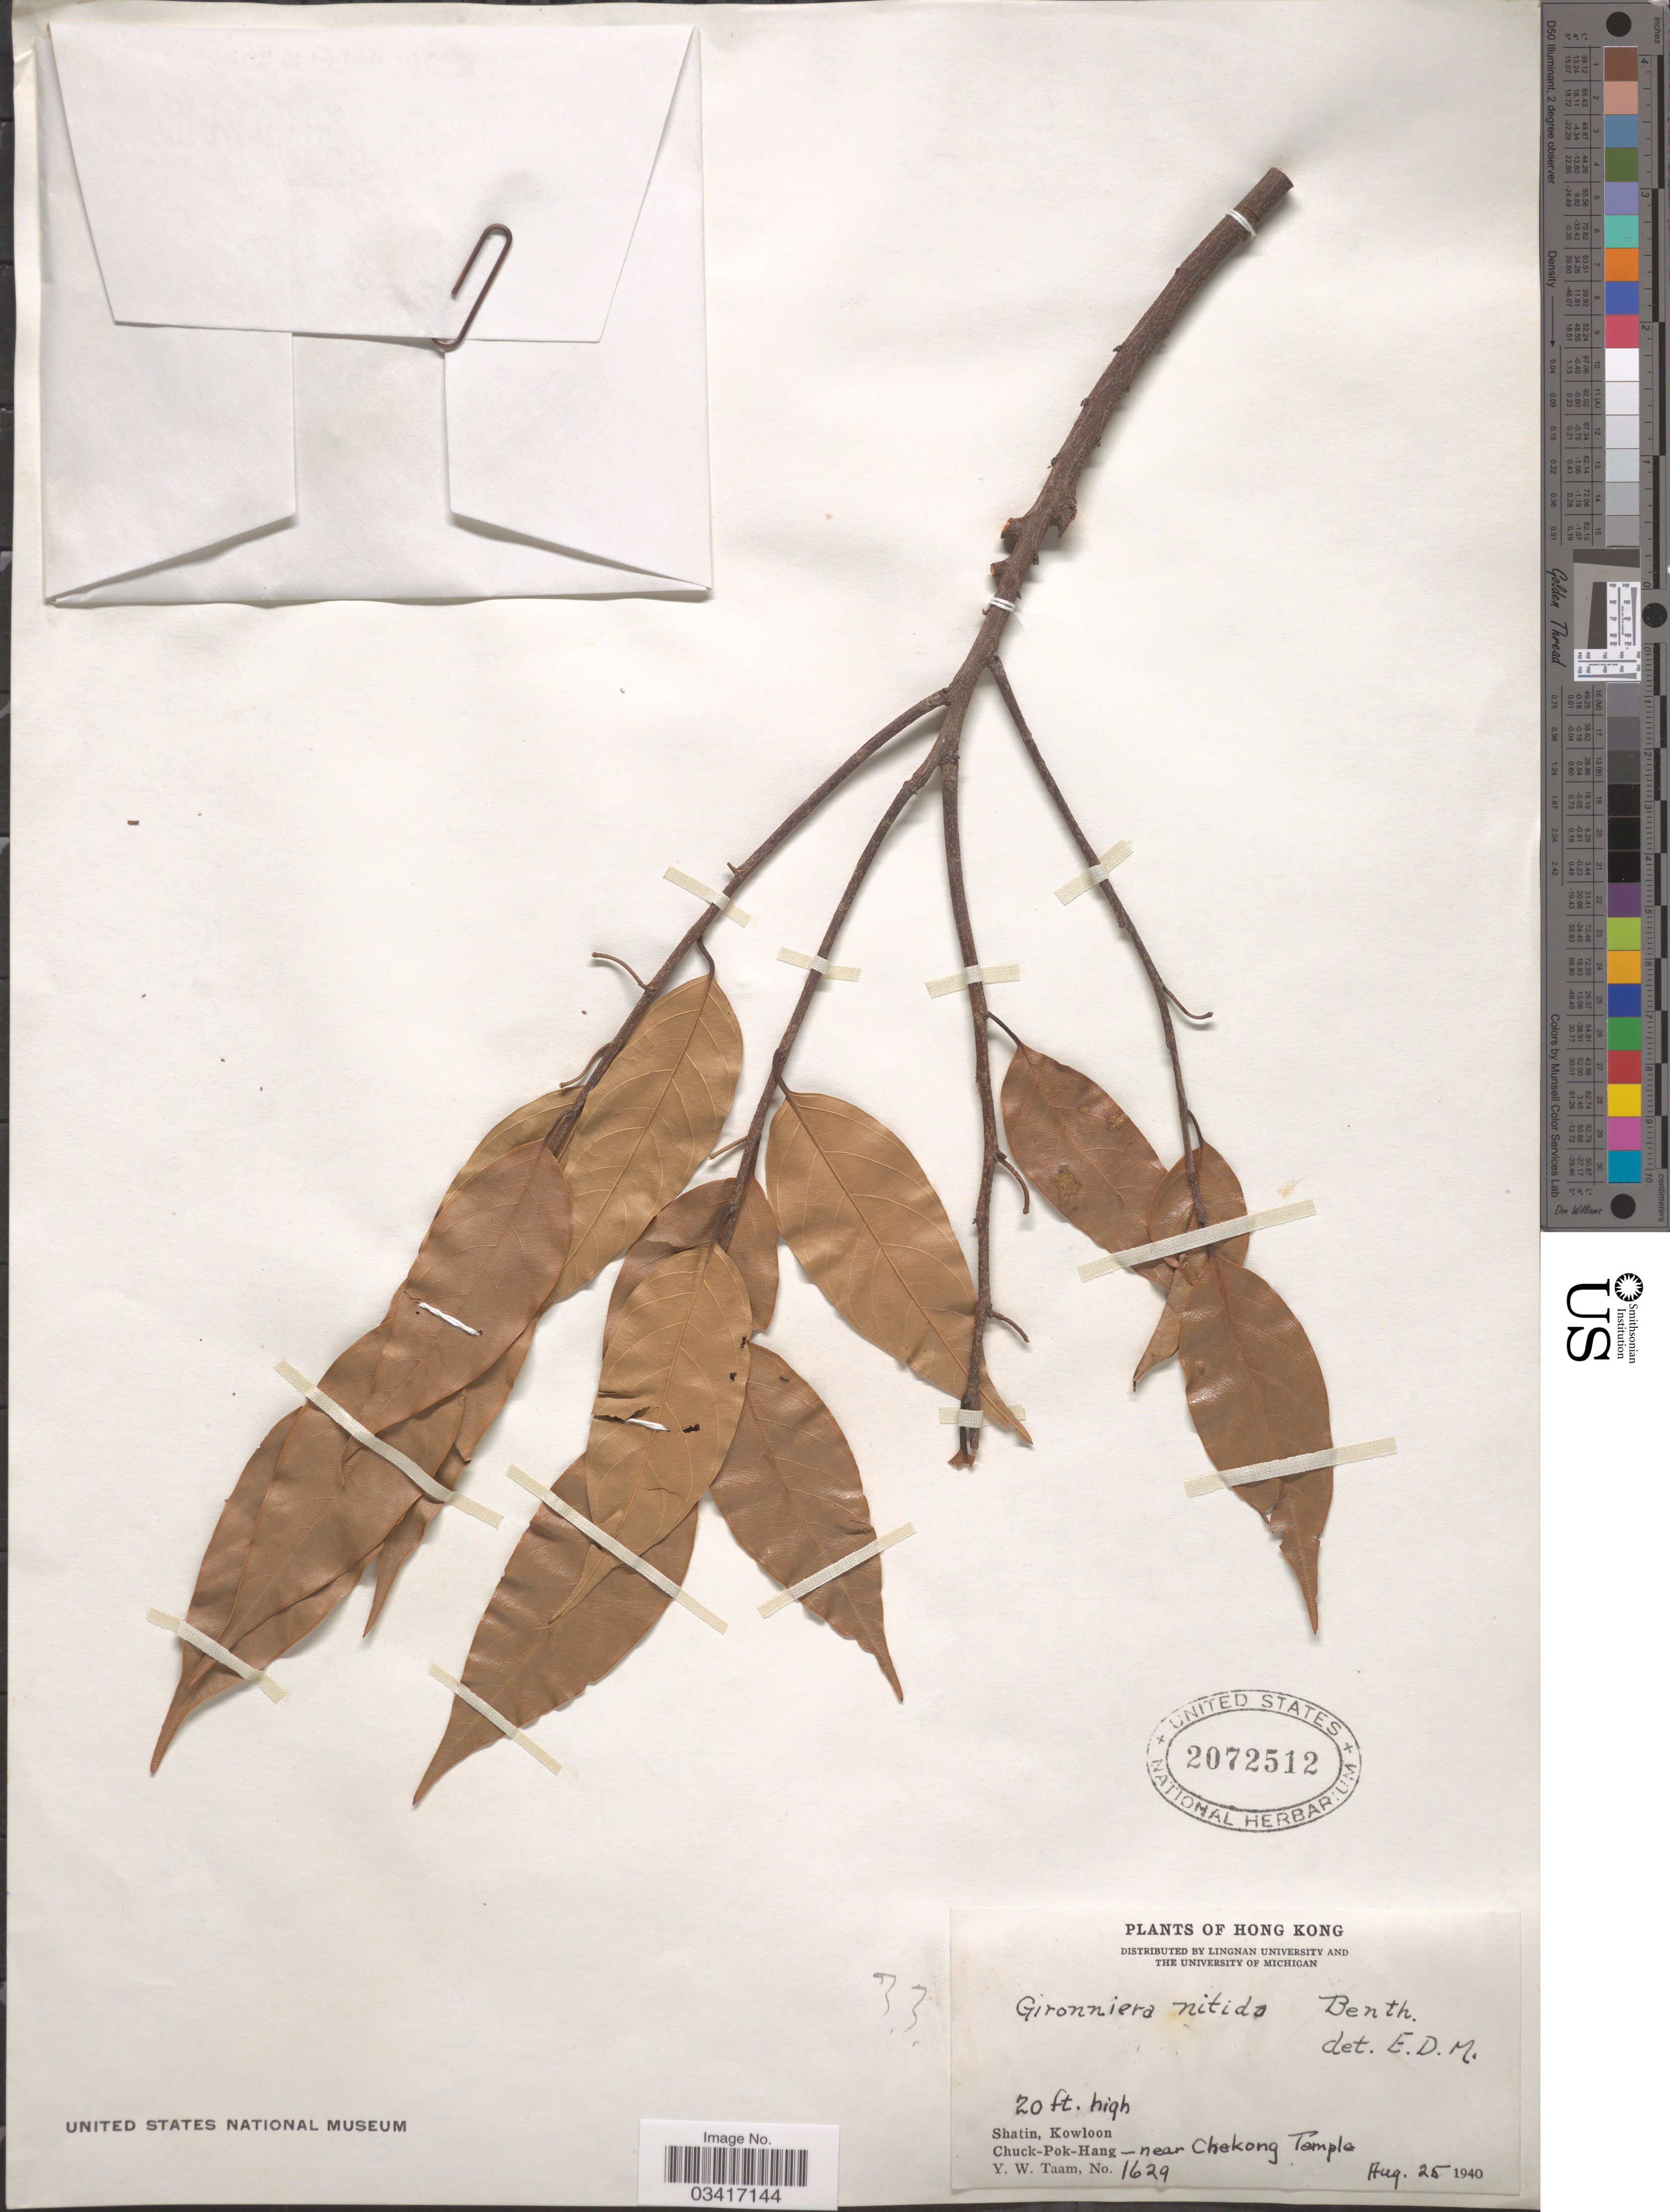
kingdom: Plantae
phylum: Tracheophyta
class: Magnoliopsida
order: Rosales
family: Cannabaceae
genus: Gironniera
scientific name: Gironniera nitida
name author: Benth.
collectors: Y. W. Taam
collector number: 1629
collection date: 1940-08-25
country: China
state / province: Hong Kong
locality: Shatin, Kowloon. Chuck-Pok-Hang- near Chekong Temple.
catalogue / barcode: US 2072512